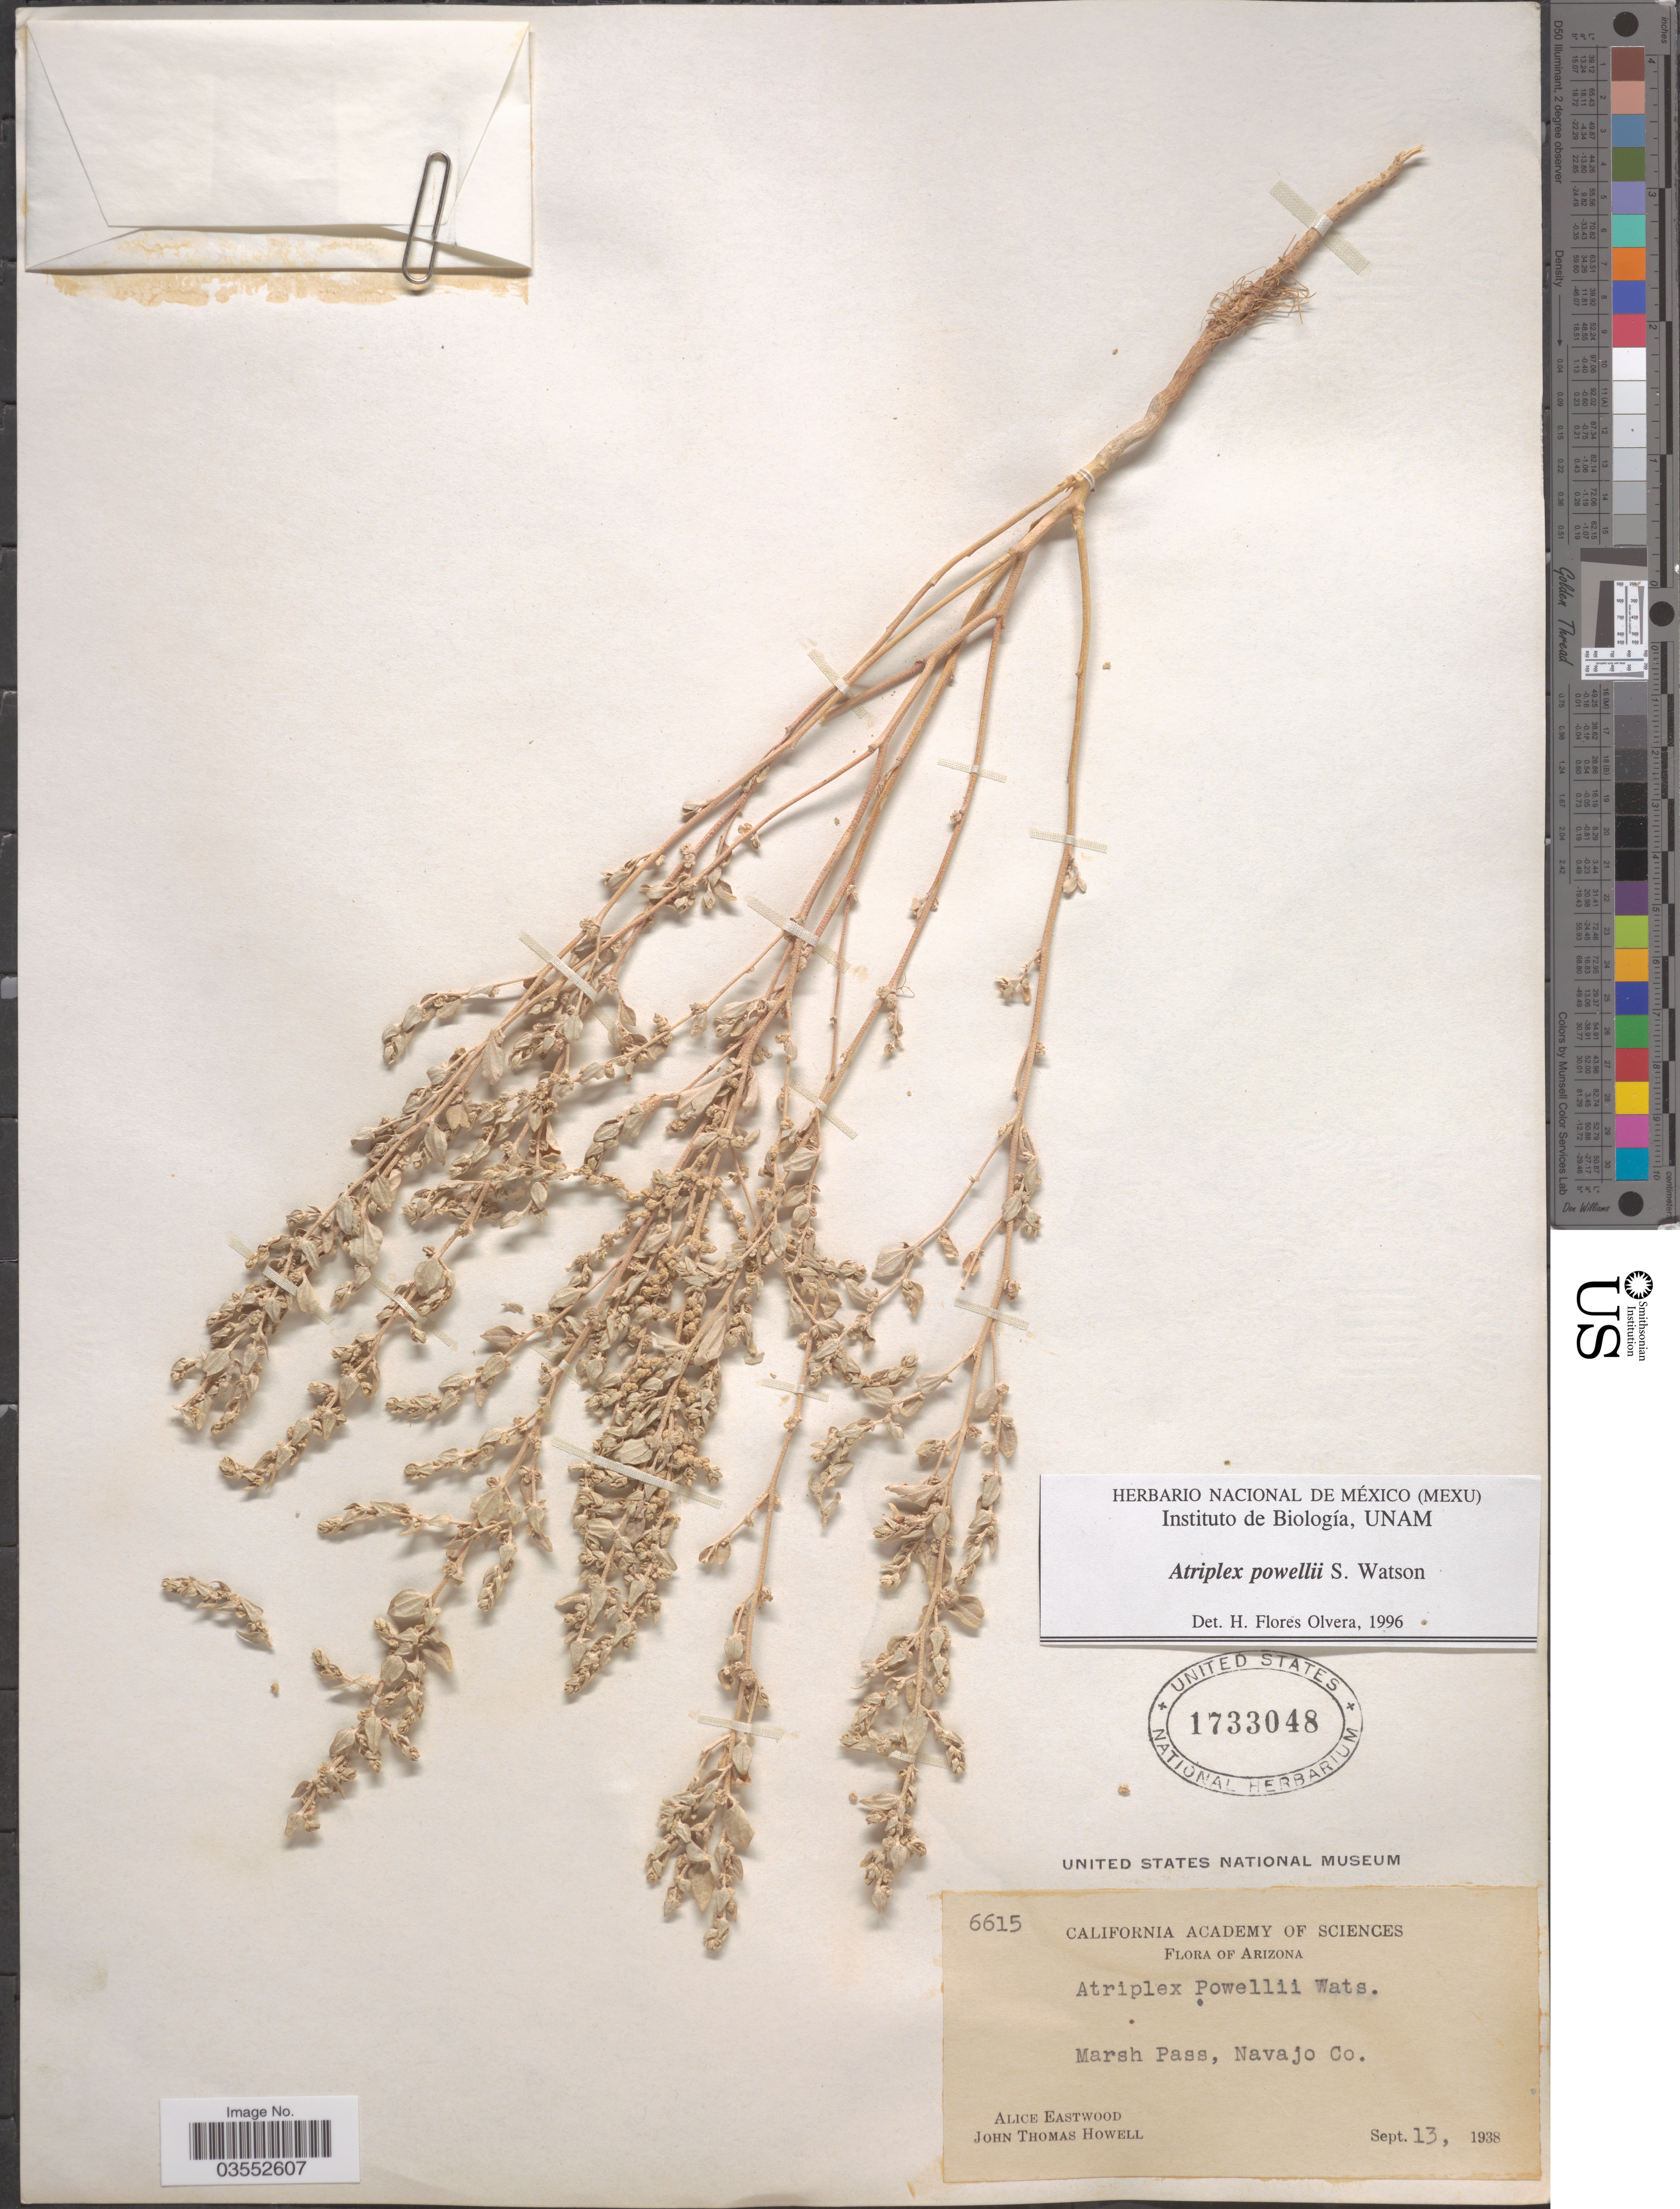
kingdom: Plantae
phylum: Tracheophyta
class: Magnoliopsida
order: Caryophyllales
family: Amaranthaceae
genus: Atriplex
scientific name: Atriplex powellii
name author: S. Watson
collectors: A. Eastwood & J. T. Howell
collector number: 6615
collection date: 1938-09-13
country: United States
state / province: Arizona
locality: Marsh Pass, Navajo Co.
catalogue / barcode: US 1733048